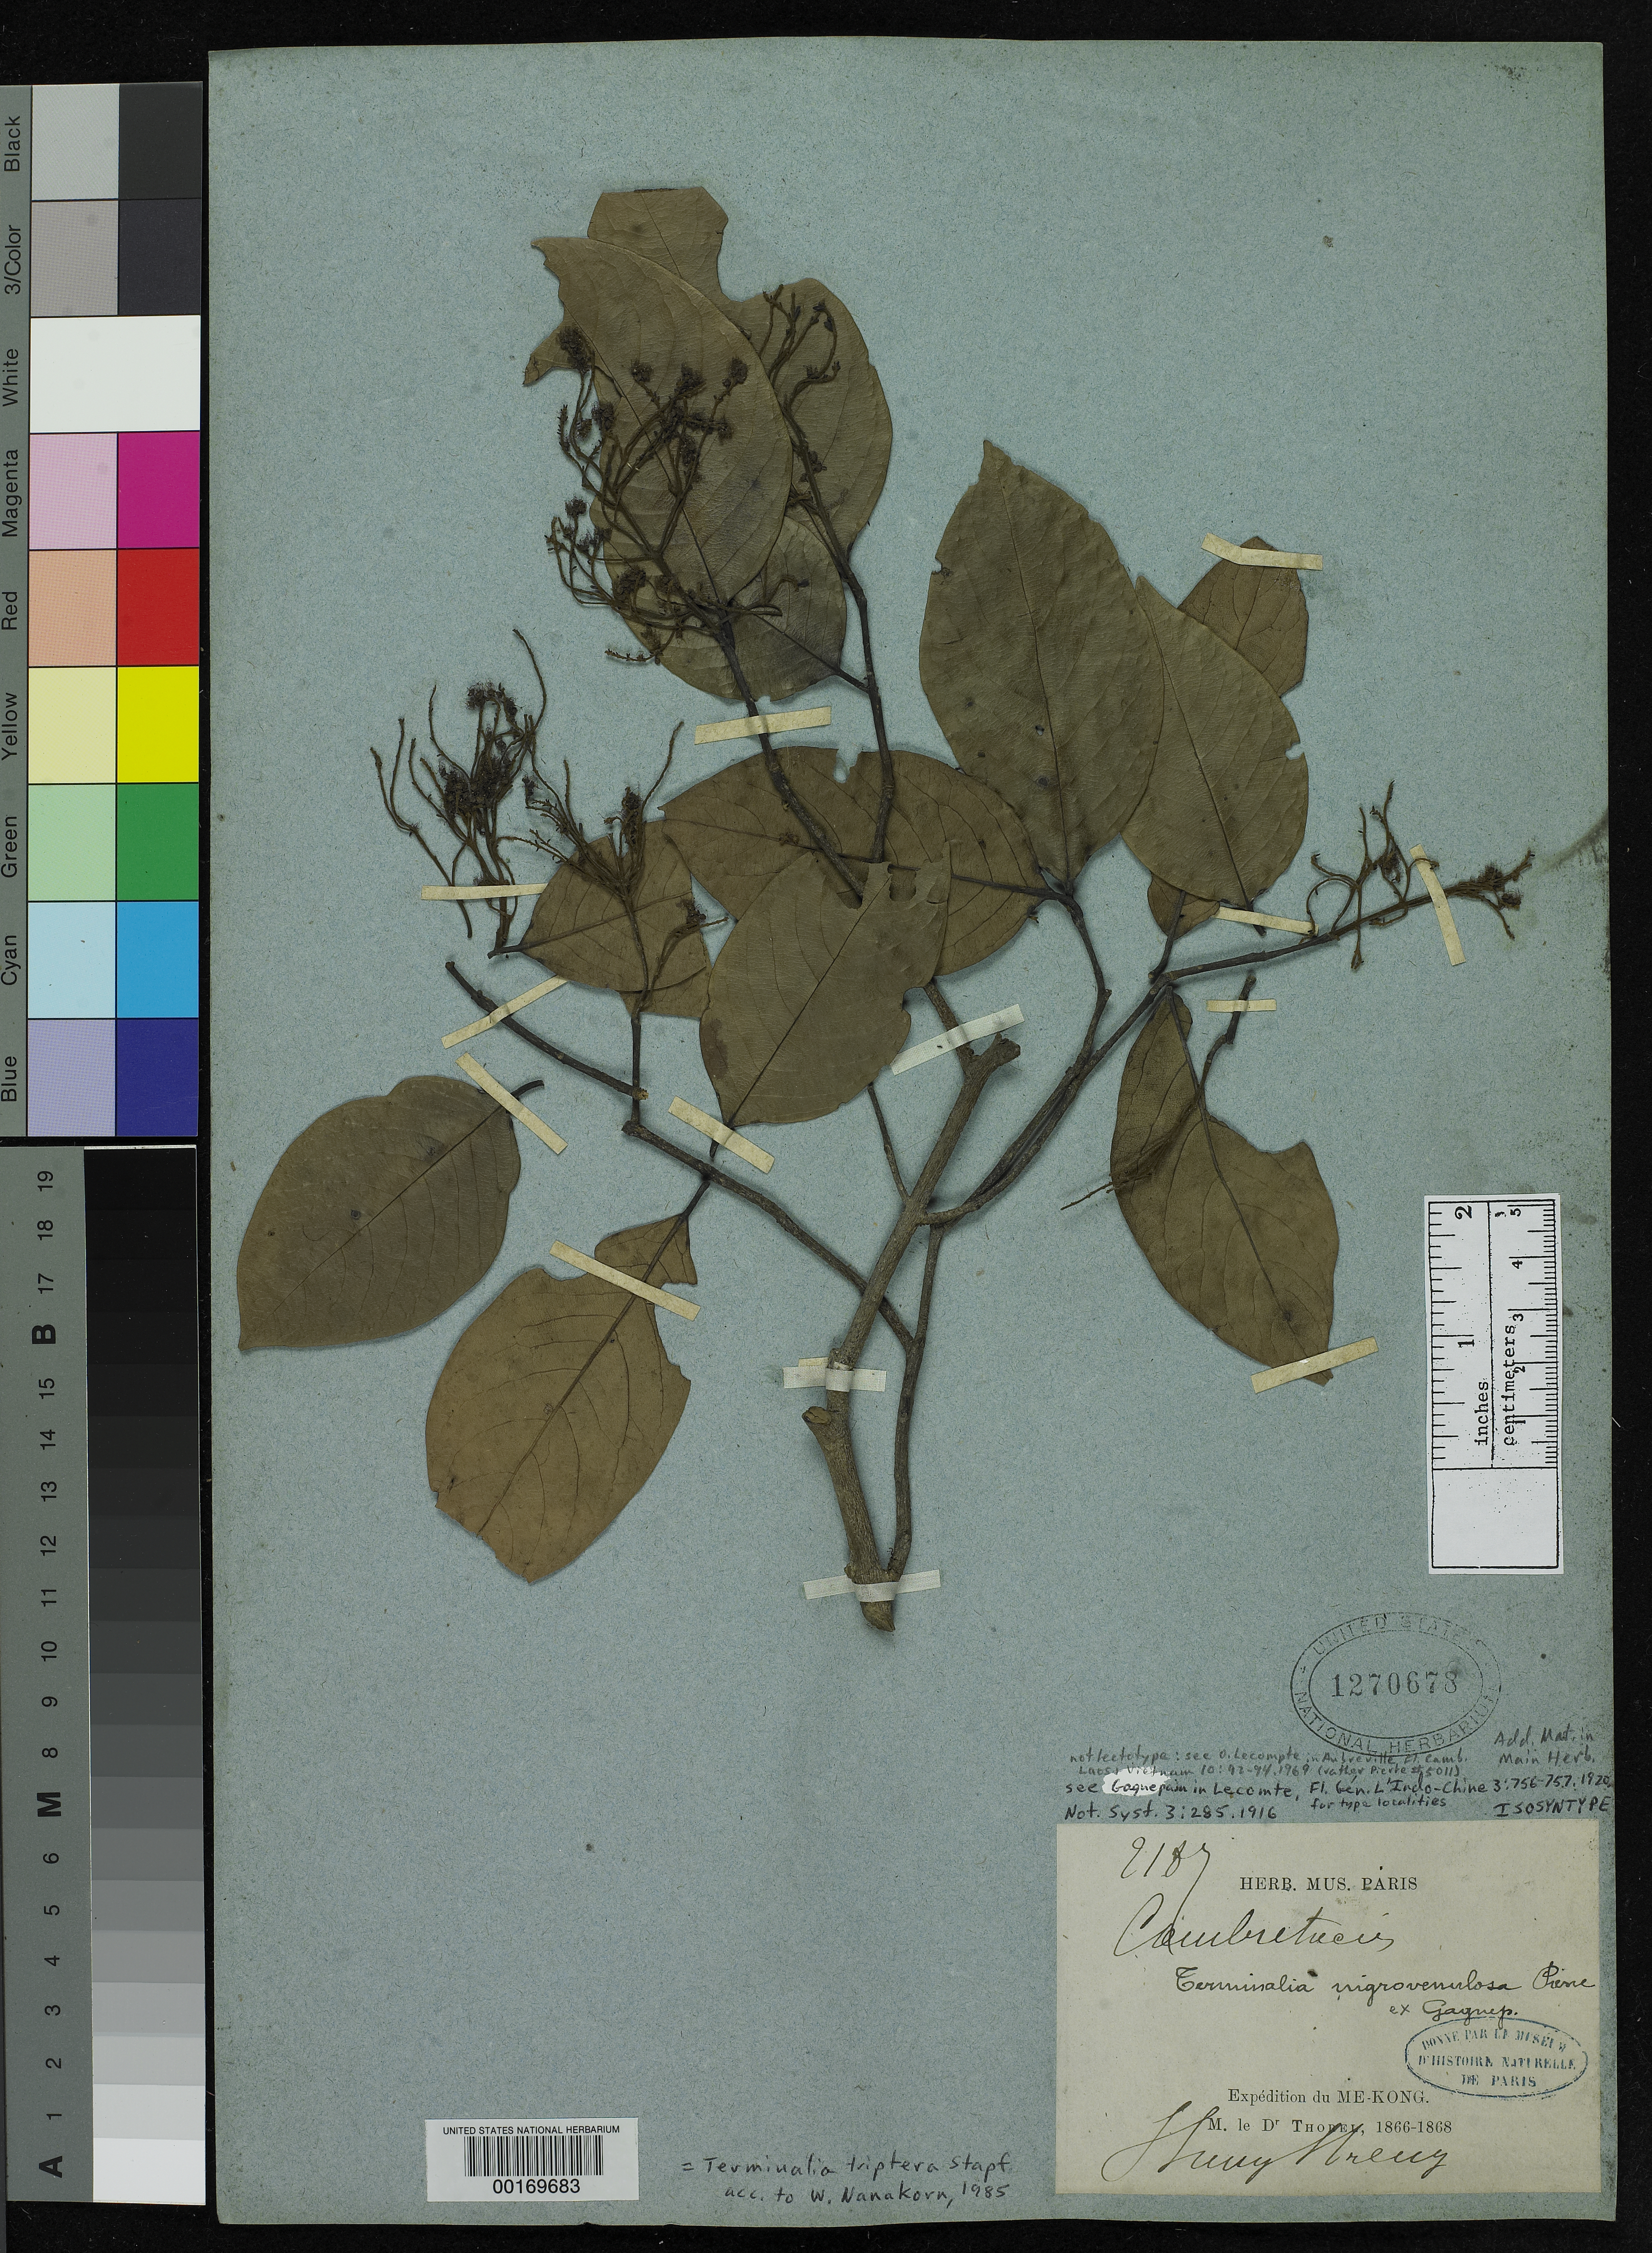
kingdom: Plantae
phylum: Tracheophyta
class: Magnoliopsida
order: Myrtales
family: Combretaceae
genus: Terminalia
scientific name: Terminalia nigrovenulosa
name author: Pierre ex Gagnep.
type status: Isosyntype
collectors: C. Thorel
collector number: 9107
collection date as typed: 1866 to -- --- 1868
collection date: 1866/1868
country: Vietnam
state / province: Baria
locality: Monts Dinh.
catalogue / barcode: US 1270678